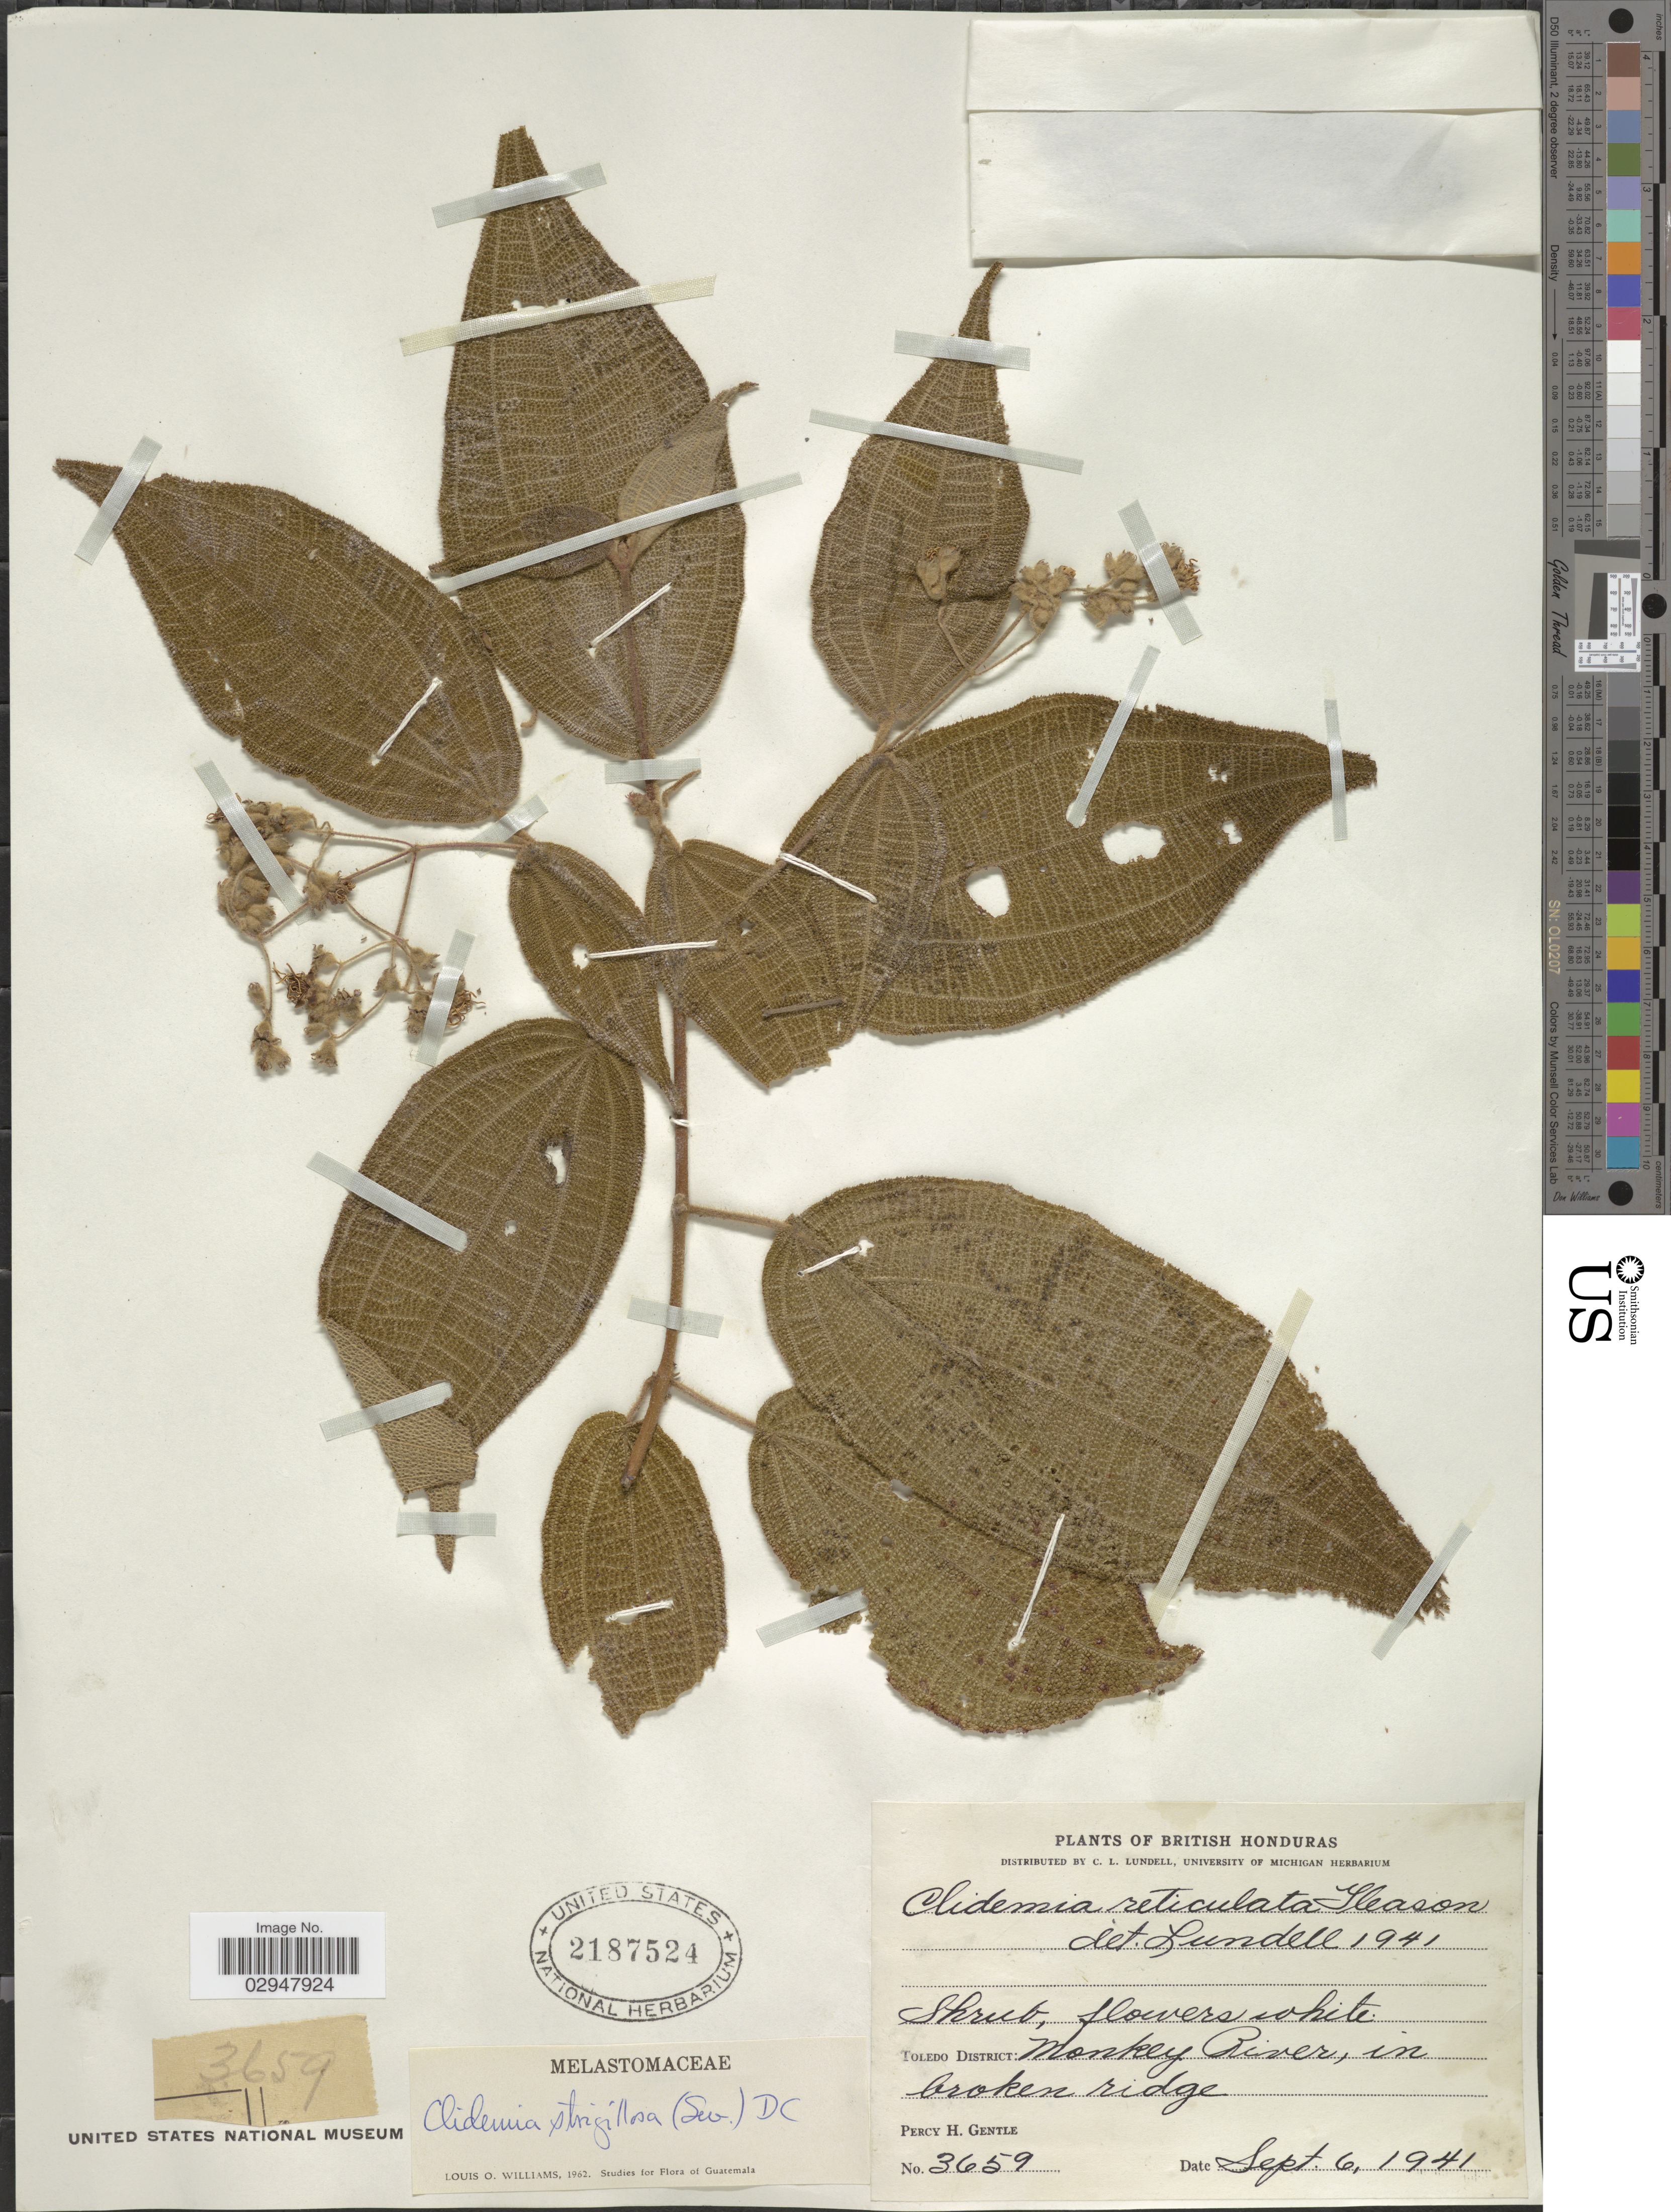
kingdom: Plantae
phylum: Tracheophyta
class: Magnoliopsida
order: Myrtales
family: Melastomataceae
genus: Clidemia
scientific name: Clidemia novemnervia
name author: (DC.) Triana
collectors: P. H. Gentle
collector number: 3659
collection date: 1941-09-06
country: Belize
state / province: Toledo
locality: British Honduras, Toledo District, Monkey River, in broken ridge.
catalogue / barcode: US 2187524